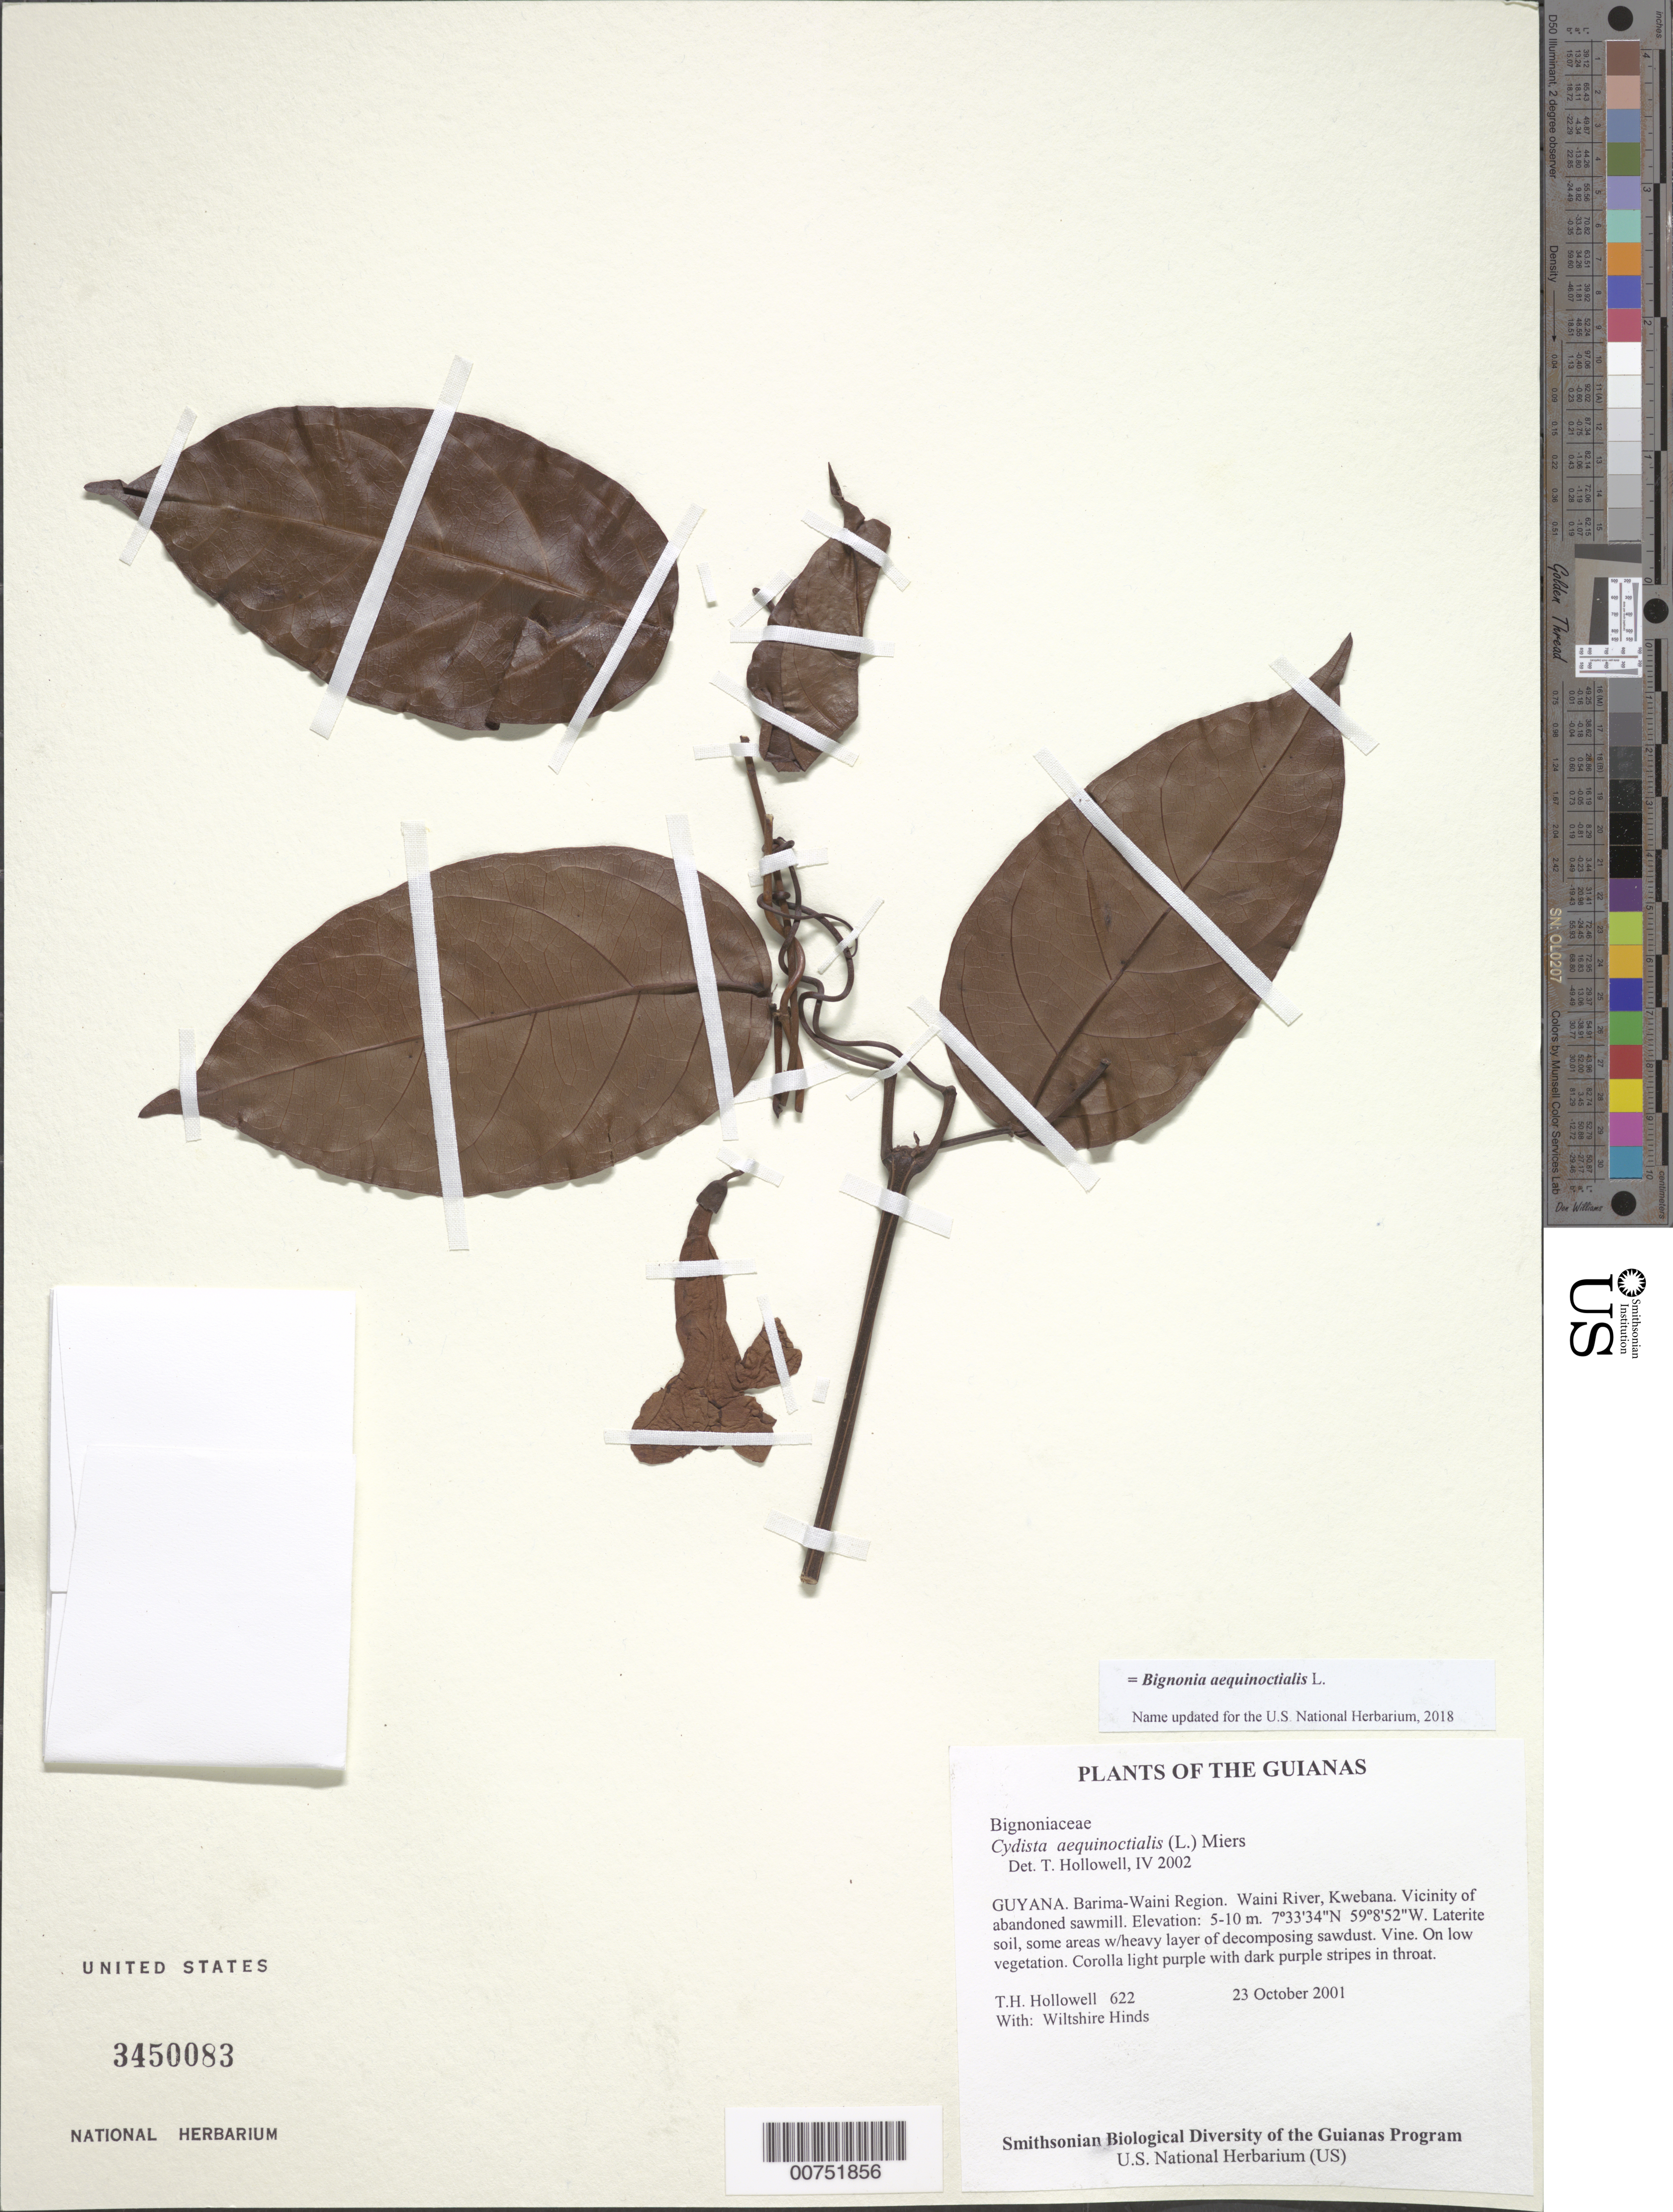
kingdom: Plantae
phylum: Tracheophyta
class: Magnoliopsida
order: Lamiales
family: Bignoniaceae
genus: Bignonia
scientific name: Bignonia aequinoctialis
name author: L.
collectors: T. Hollowell & W. Hinds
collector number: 622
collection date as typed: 23 October 2001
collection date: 2001-10-23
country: Guyana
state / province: Barima-Waini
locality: Waini River, Kwebana. Vicinity of abandoned sawmill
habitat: Laterite soil, some areas w/heavy layer of decomposing sawdust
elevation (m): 5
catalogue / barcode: US 3450083